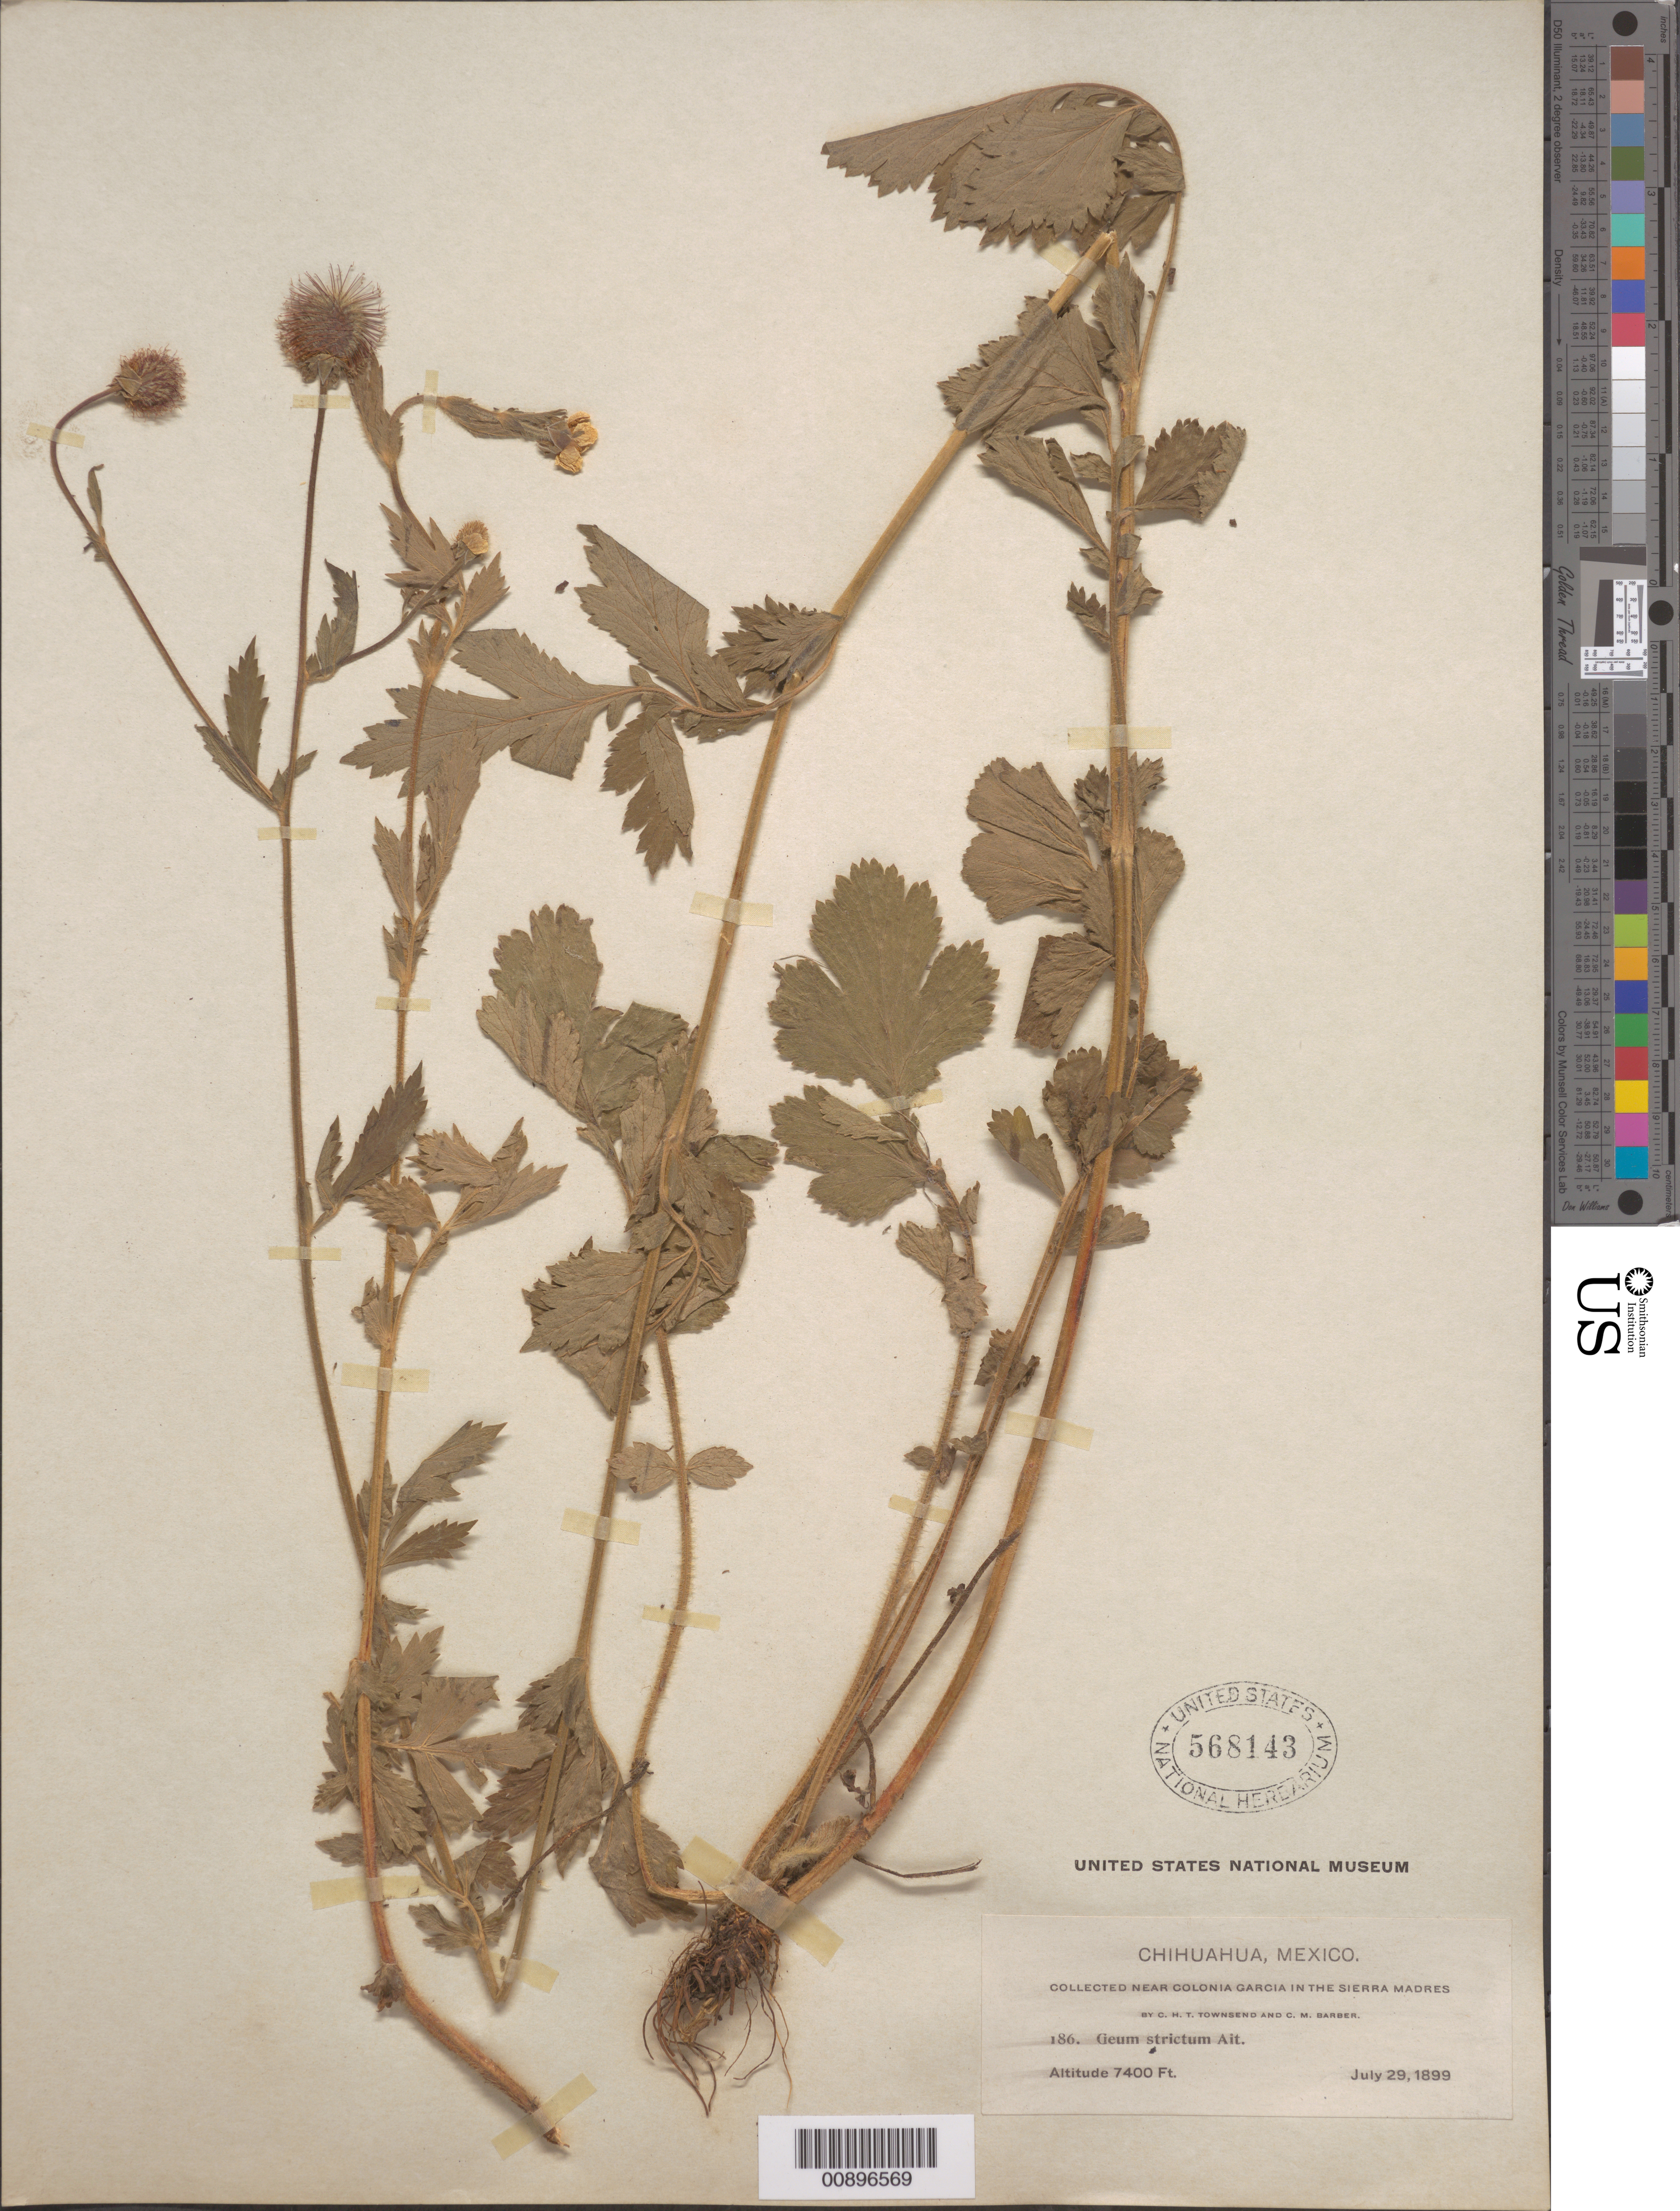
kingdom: Plantae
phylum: Tracheophyta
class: Magnoliopsida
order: Rosales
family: Rosaceae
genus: Geum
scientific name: Geum strictum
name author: Aiton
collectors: C. H. T. Townsend & C. Barber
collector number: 186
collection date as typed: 29 Jul 1899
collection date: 1899-07-29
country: Mexico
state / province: Chihuahua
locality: Near Colonia García in the Sierra Madre, Chihuahua.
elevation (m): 2256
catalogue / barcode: US 568143